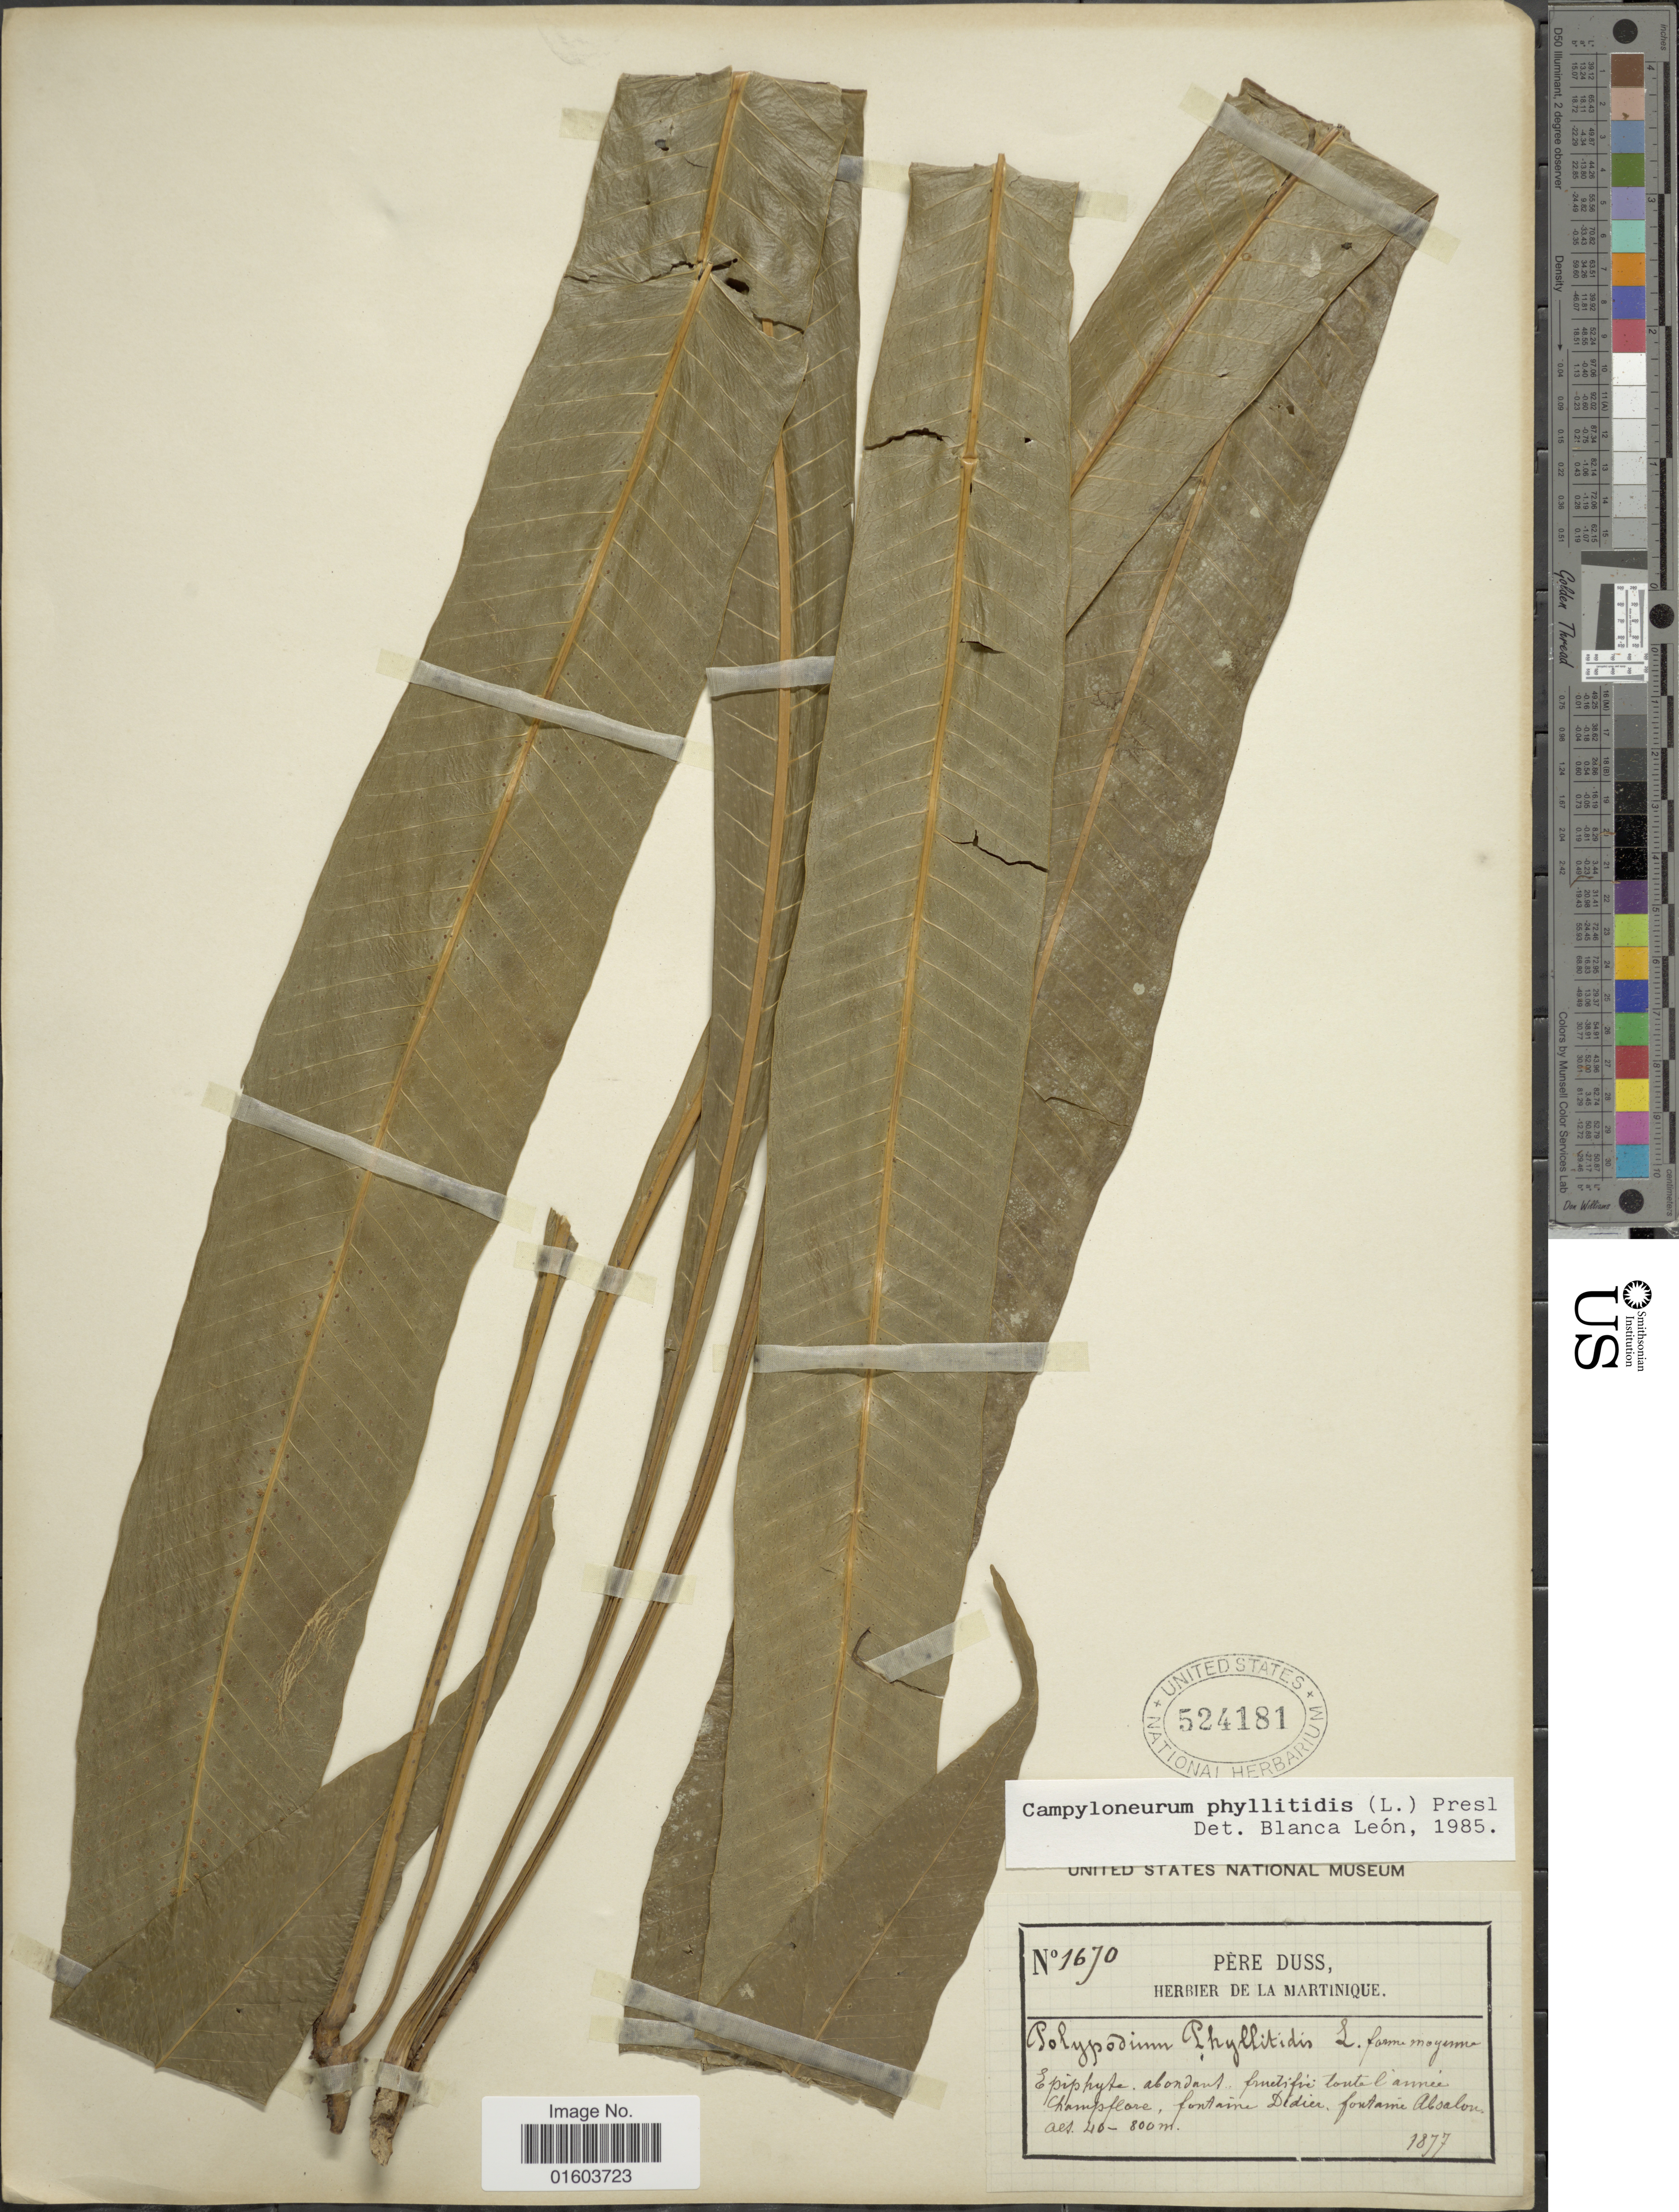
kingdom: Plantae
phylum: Tracheophyta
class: Polypodiopsida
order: Polypodiales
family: Polypodiaceae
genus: Campyloneurum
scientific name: Campyloneurum phyllitidis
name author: (L.) C. Presl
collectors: Père Duss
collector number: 1670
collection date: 1877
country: Martinique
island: Martinique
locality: Champflore, fontaine Didier, fontaine Absalon.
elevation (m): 40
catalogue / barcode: US 524181